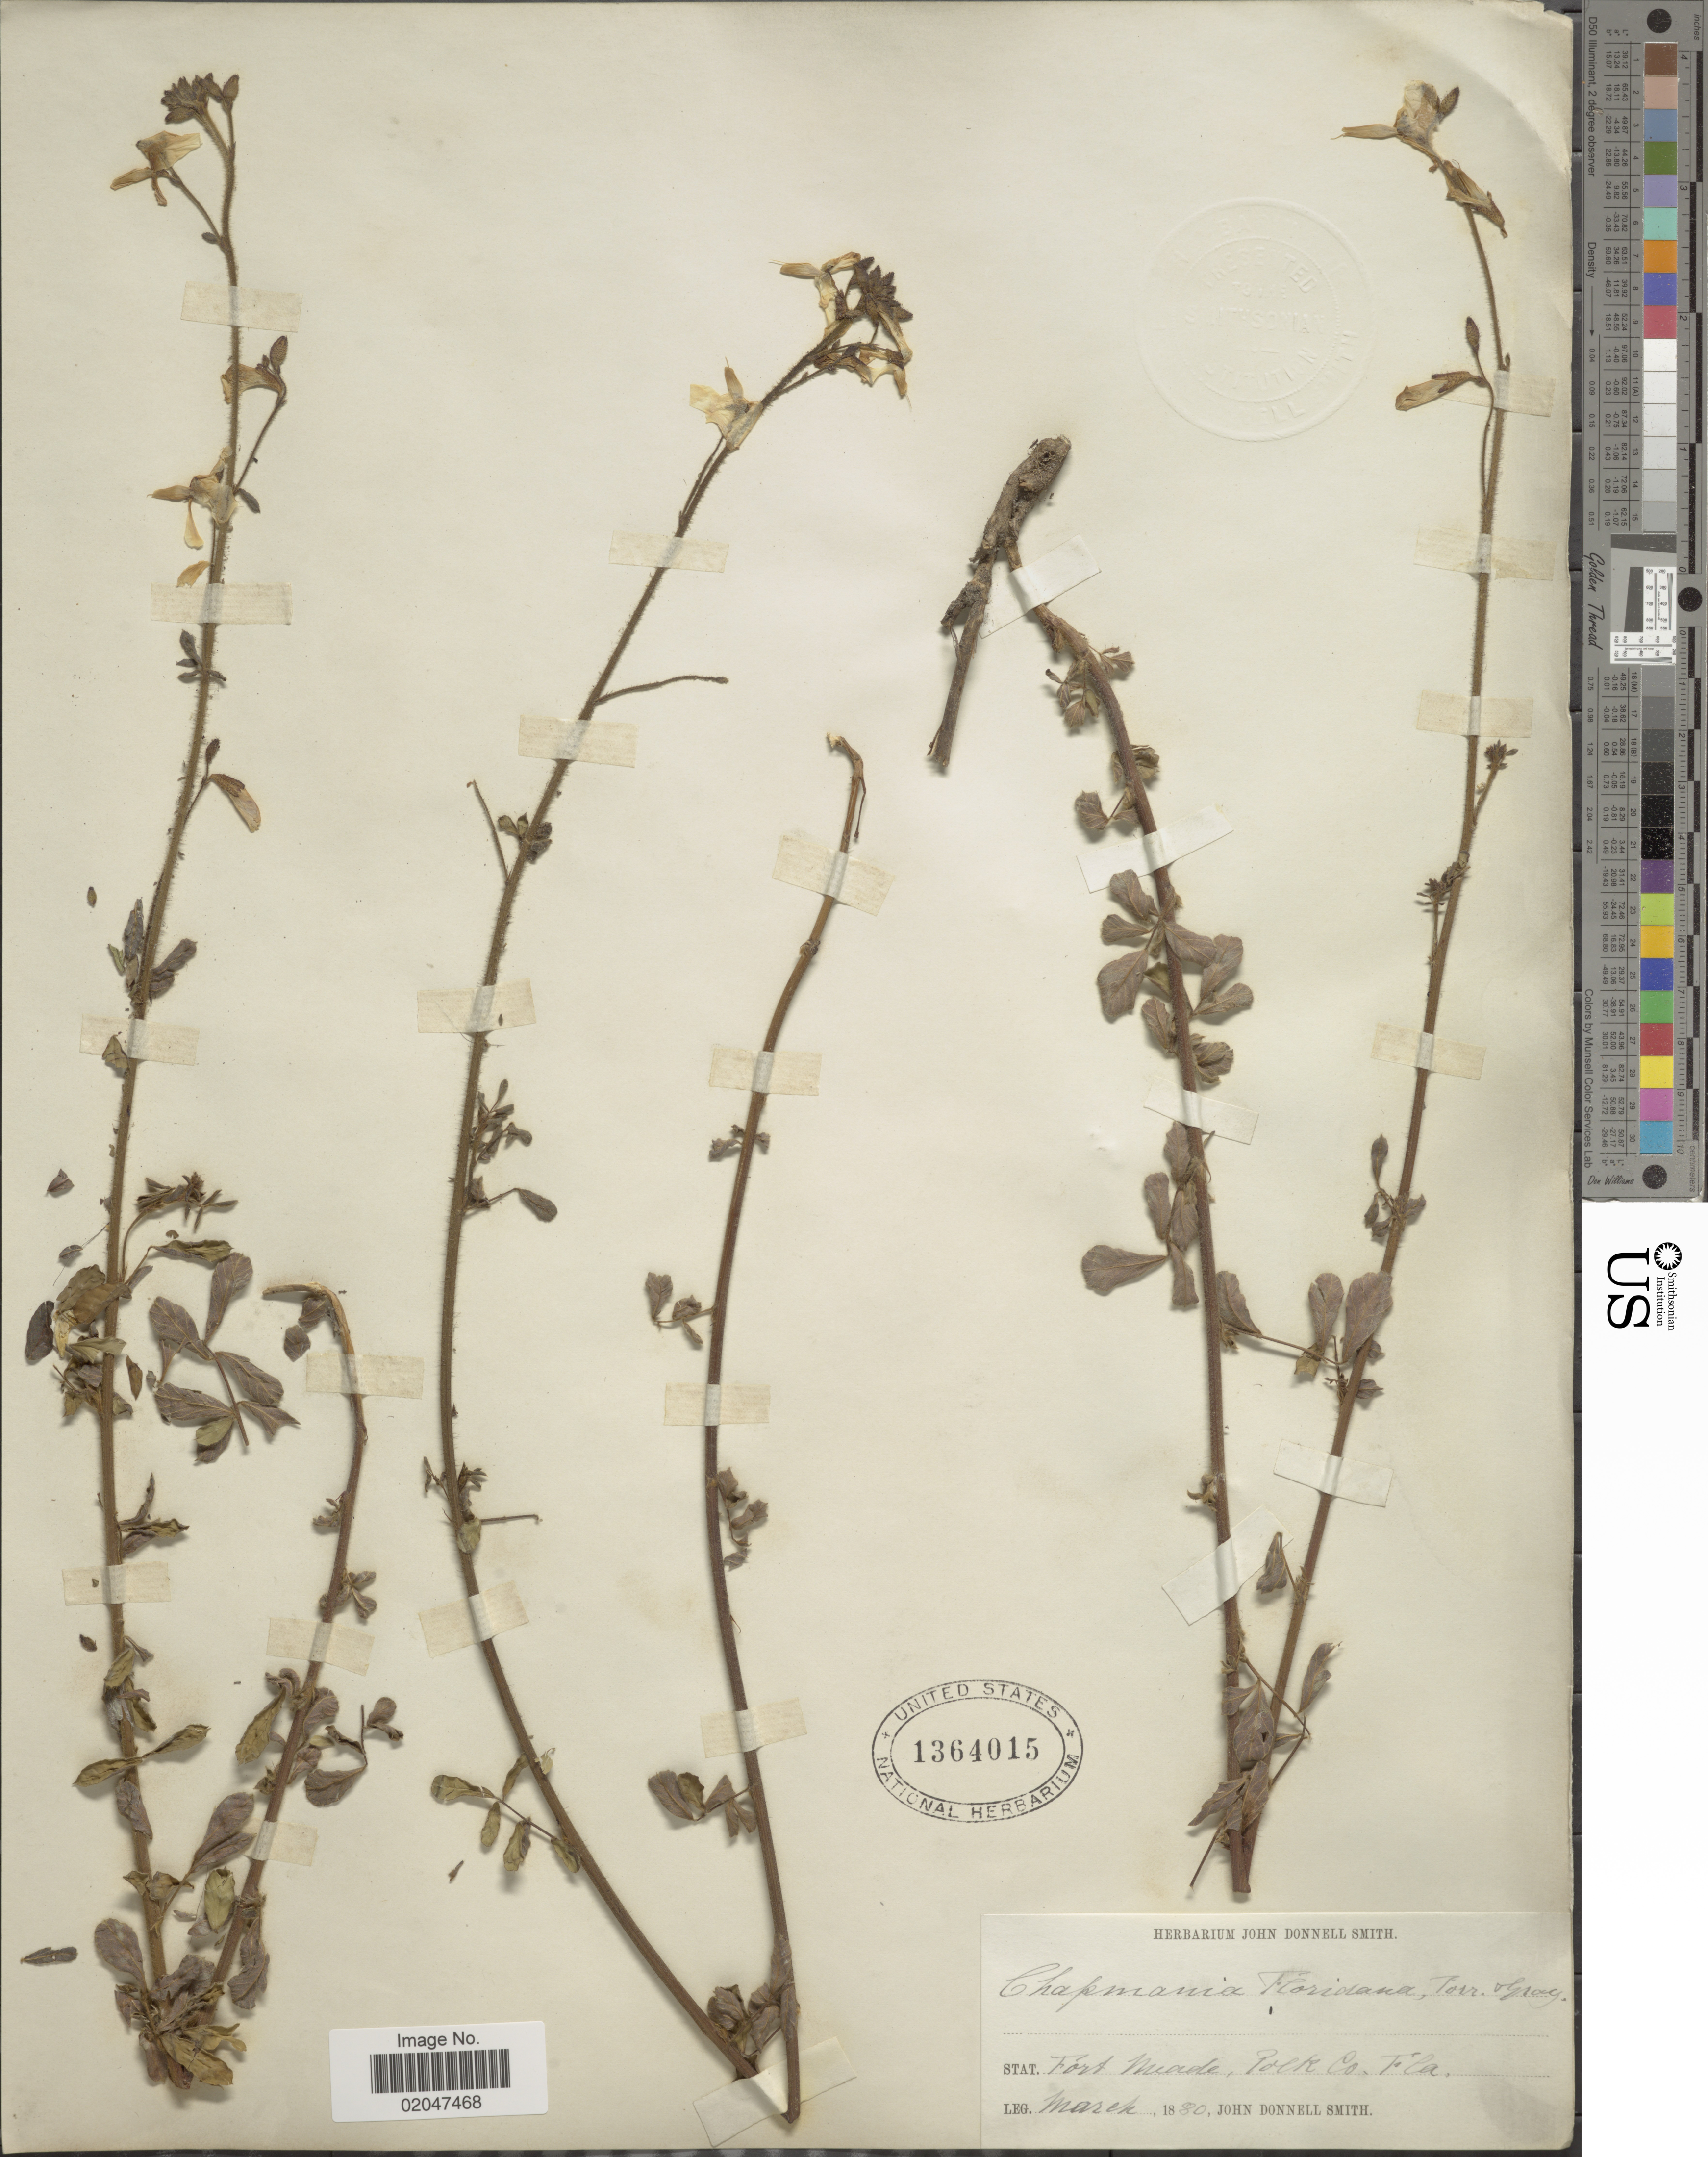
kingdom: Plantae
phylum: Tracheophyta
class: Magnoliopsida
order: Fabales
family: Fabaceae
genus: Chapmannia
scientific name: Chapmannia floridana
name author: Torr. & A. Gray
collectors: J. Donnell Smith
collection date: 1880-03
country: United States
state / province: Florida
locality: Fort Meade, Polk Co. Fla.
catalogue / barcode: US 1364015